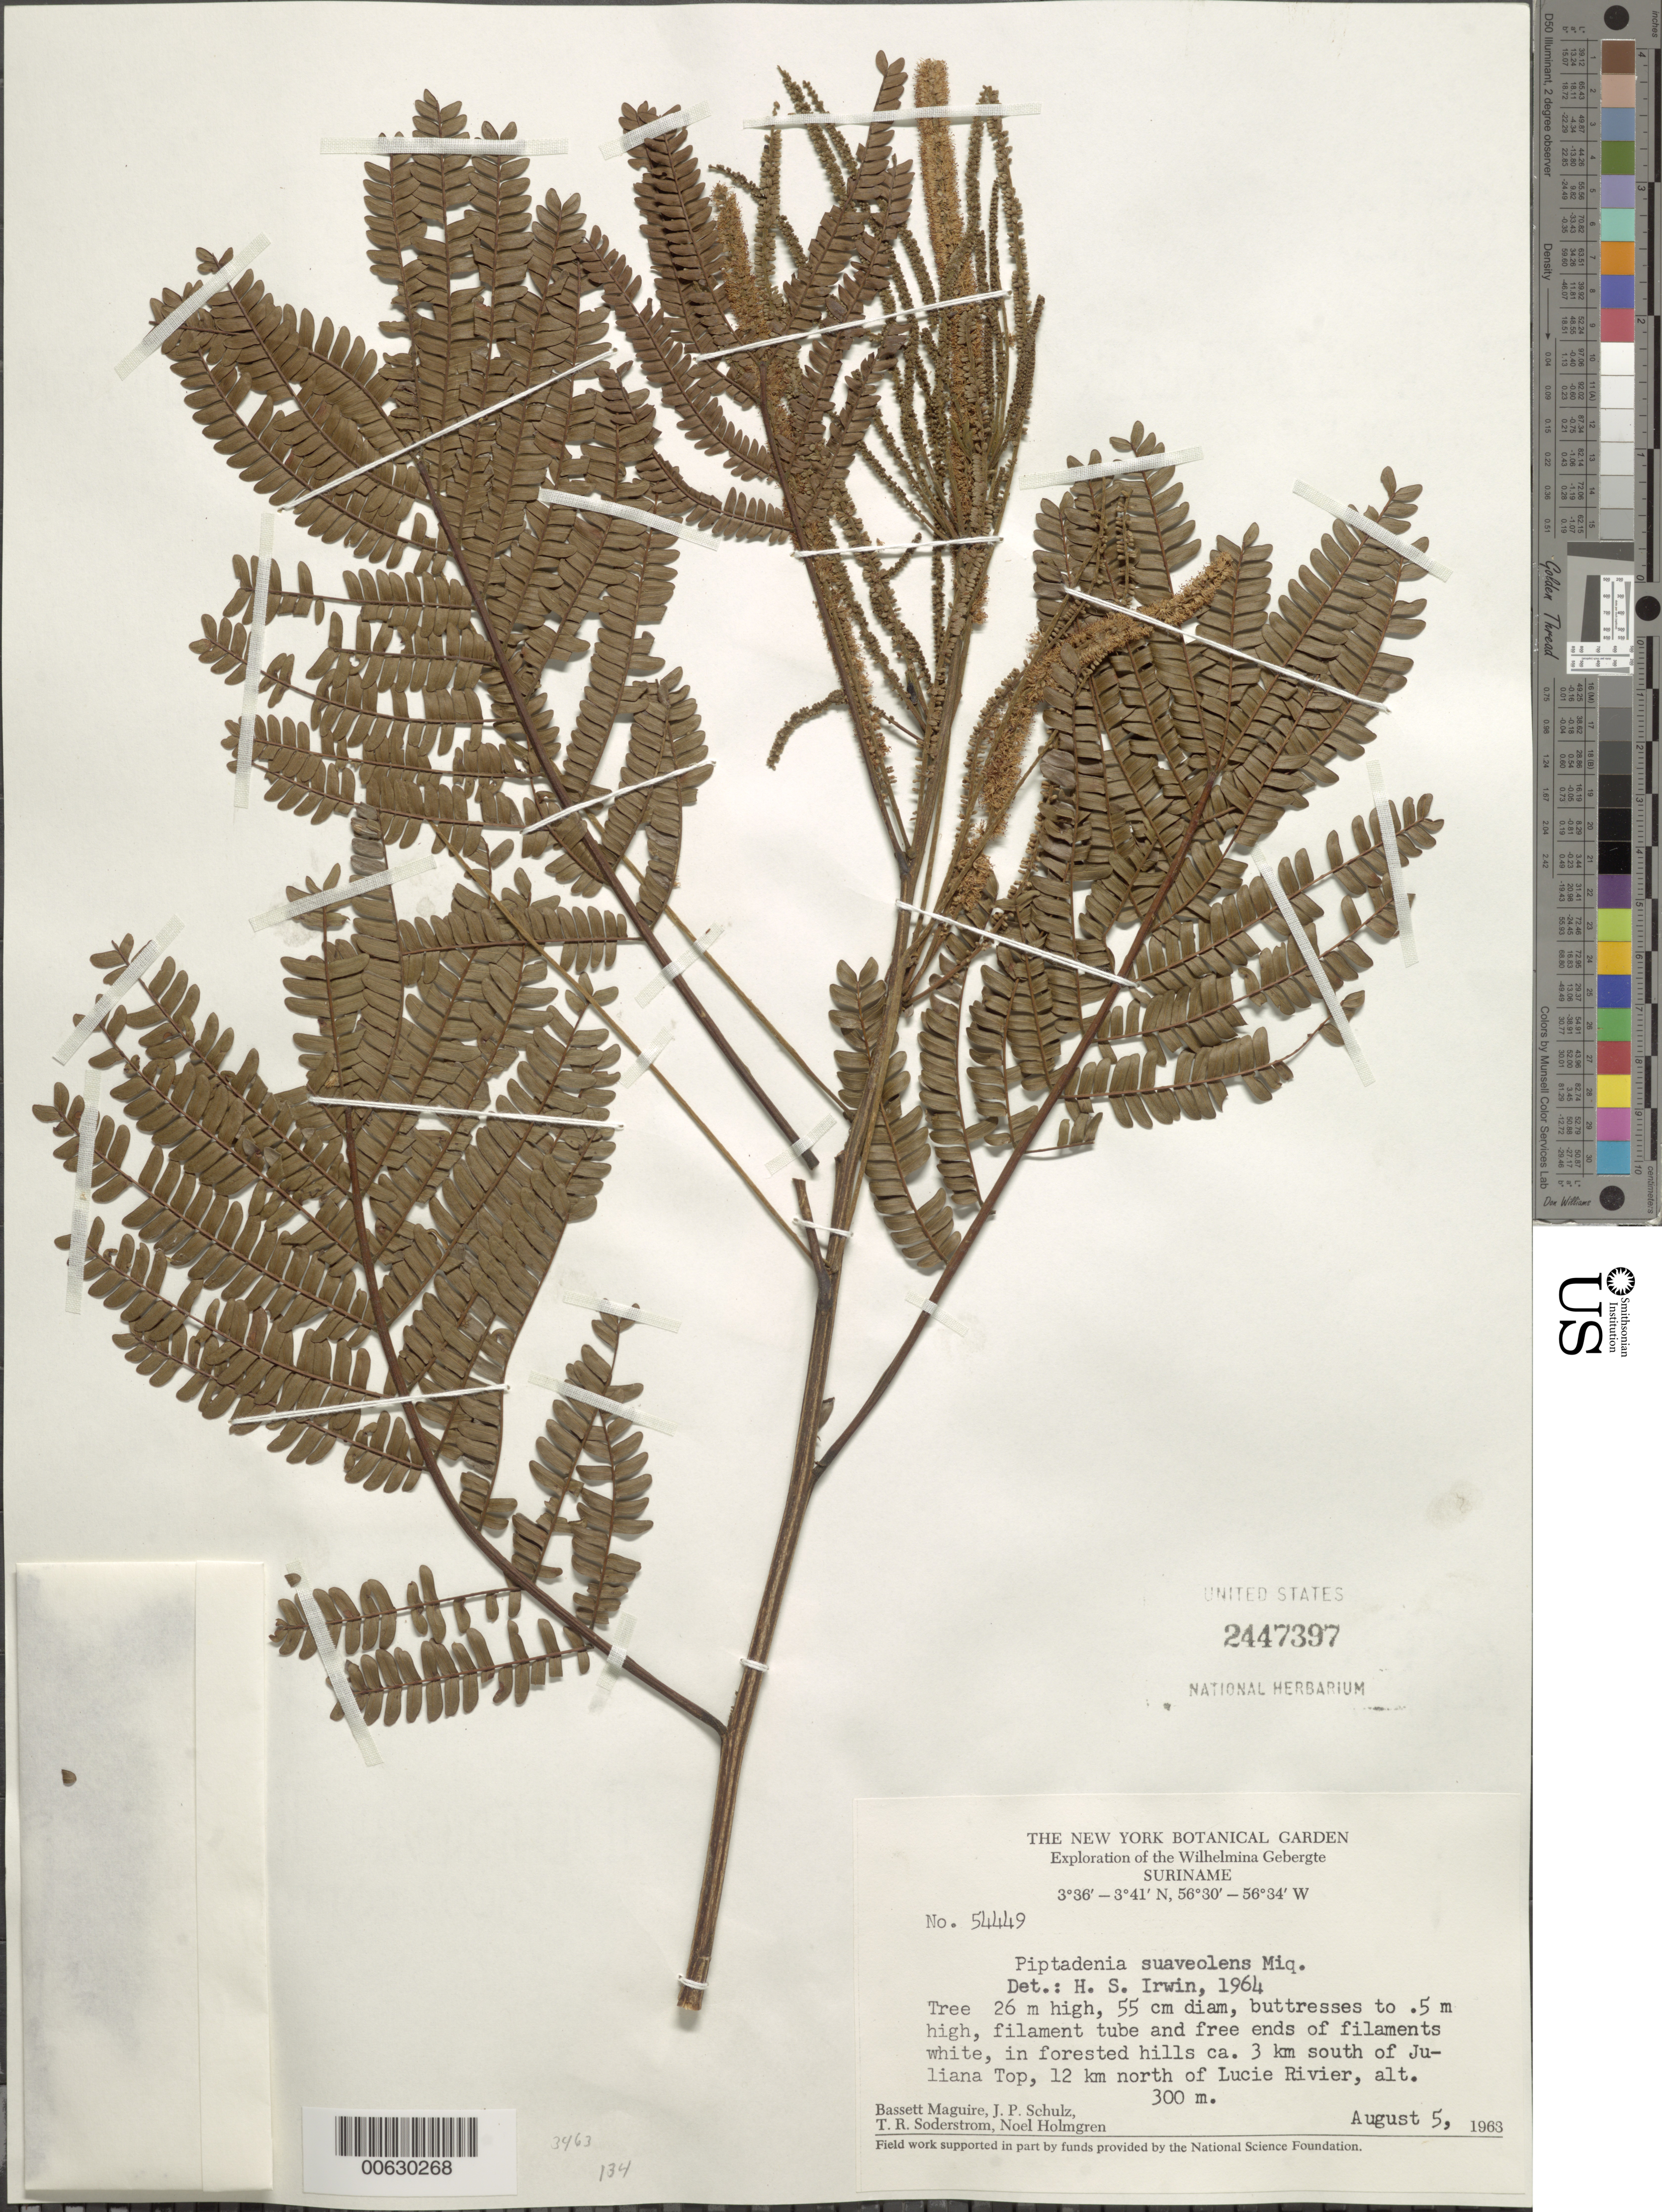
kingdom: Plantae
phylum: Tracheophyta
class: Magnoliopsida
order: Fabales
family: Fabaceae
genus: Marlimorimia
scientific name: Marlimorimia psilostachya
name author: (DC.) L.P. Queiroz & Marc.F. Simon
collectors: B. Maguire, J. P. Schulz, T. R. Soderstrom & N. H. Holmgren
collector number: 54449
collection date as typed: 5-Aug-63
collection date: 1963-08-05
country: Suriname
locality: Juliana Top, 3 km S of, 12 km N of Lucie R., Wilhelmina Gebergte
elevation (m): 300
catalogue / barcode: US 2447397